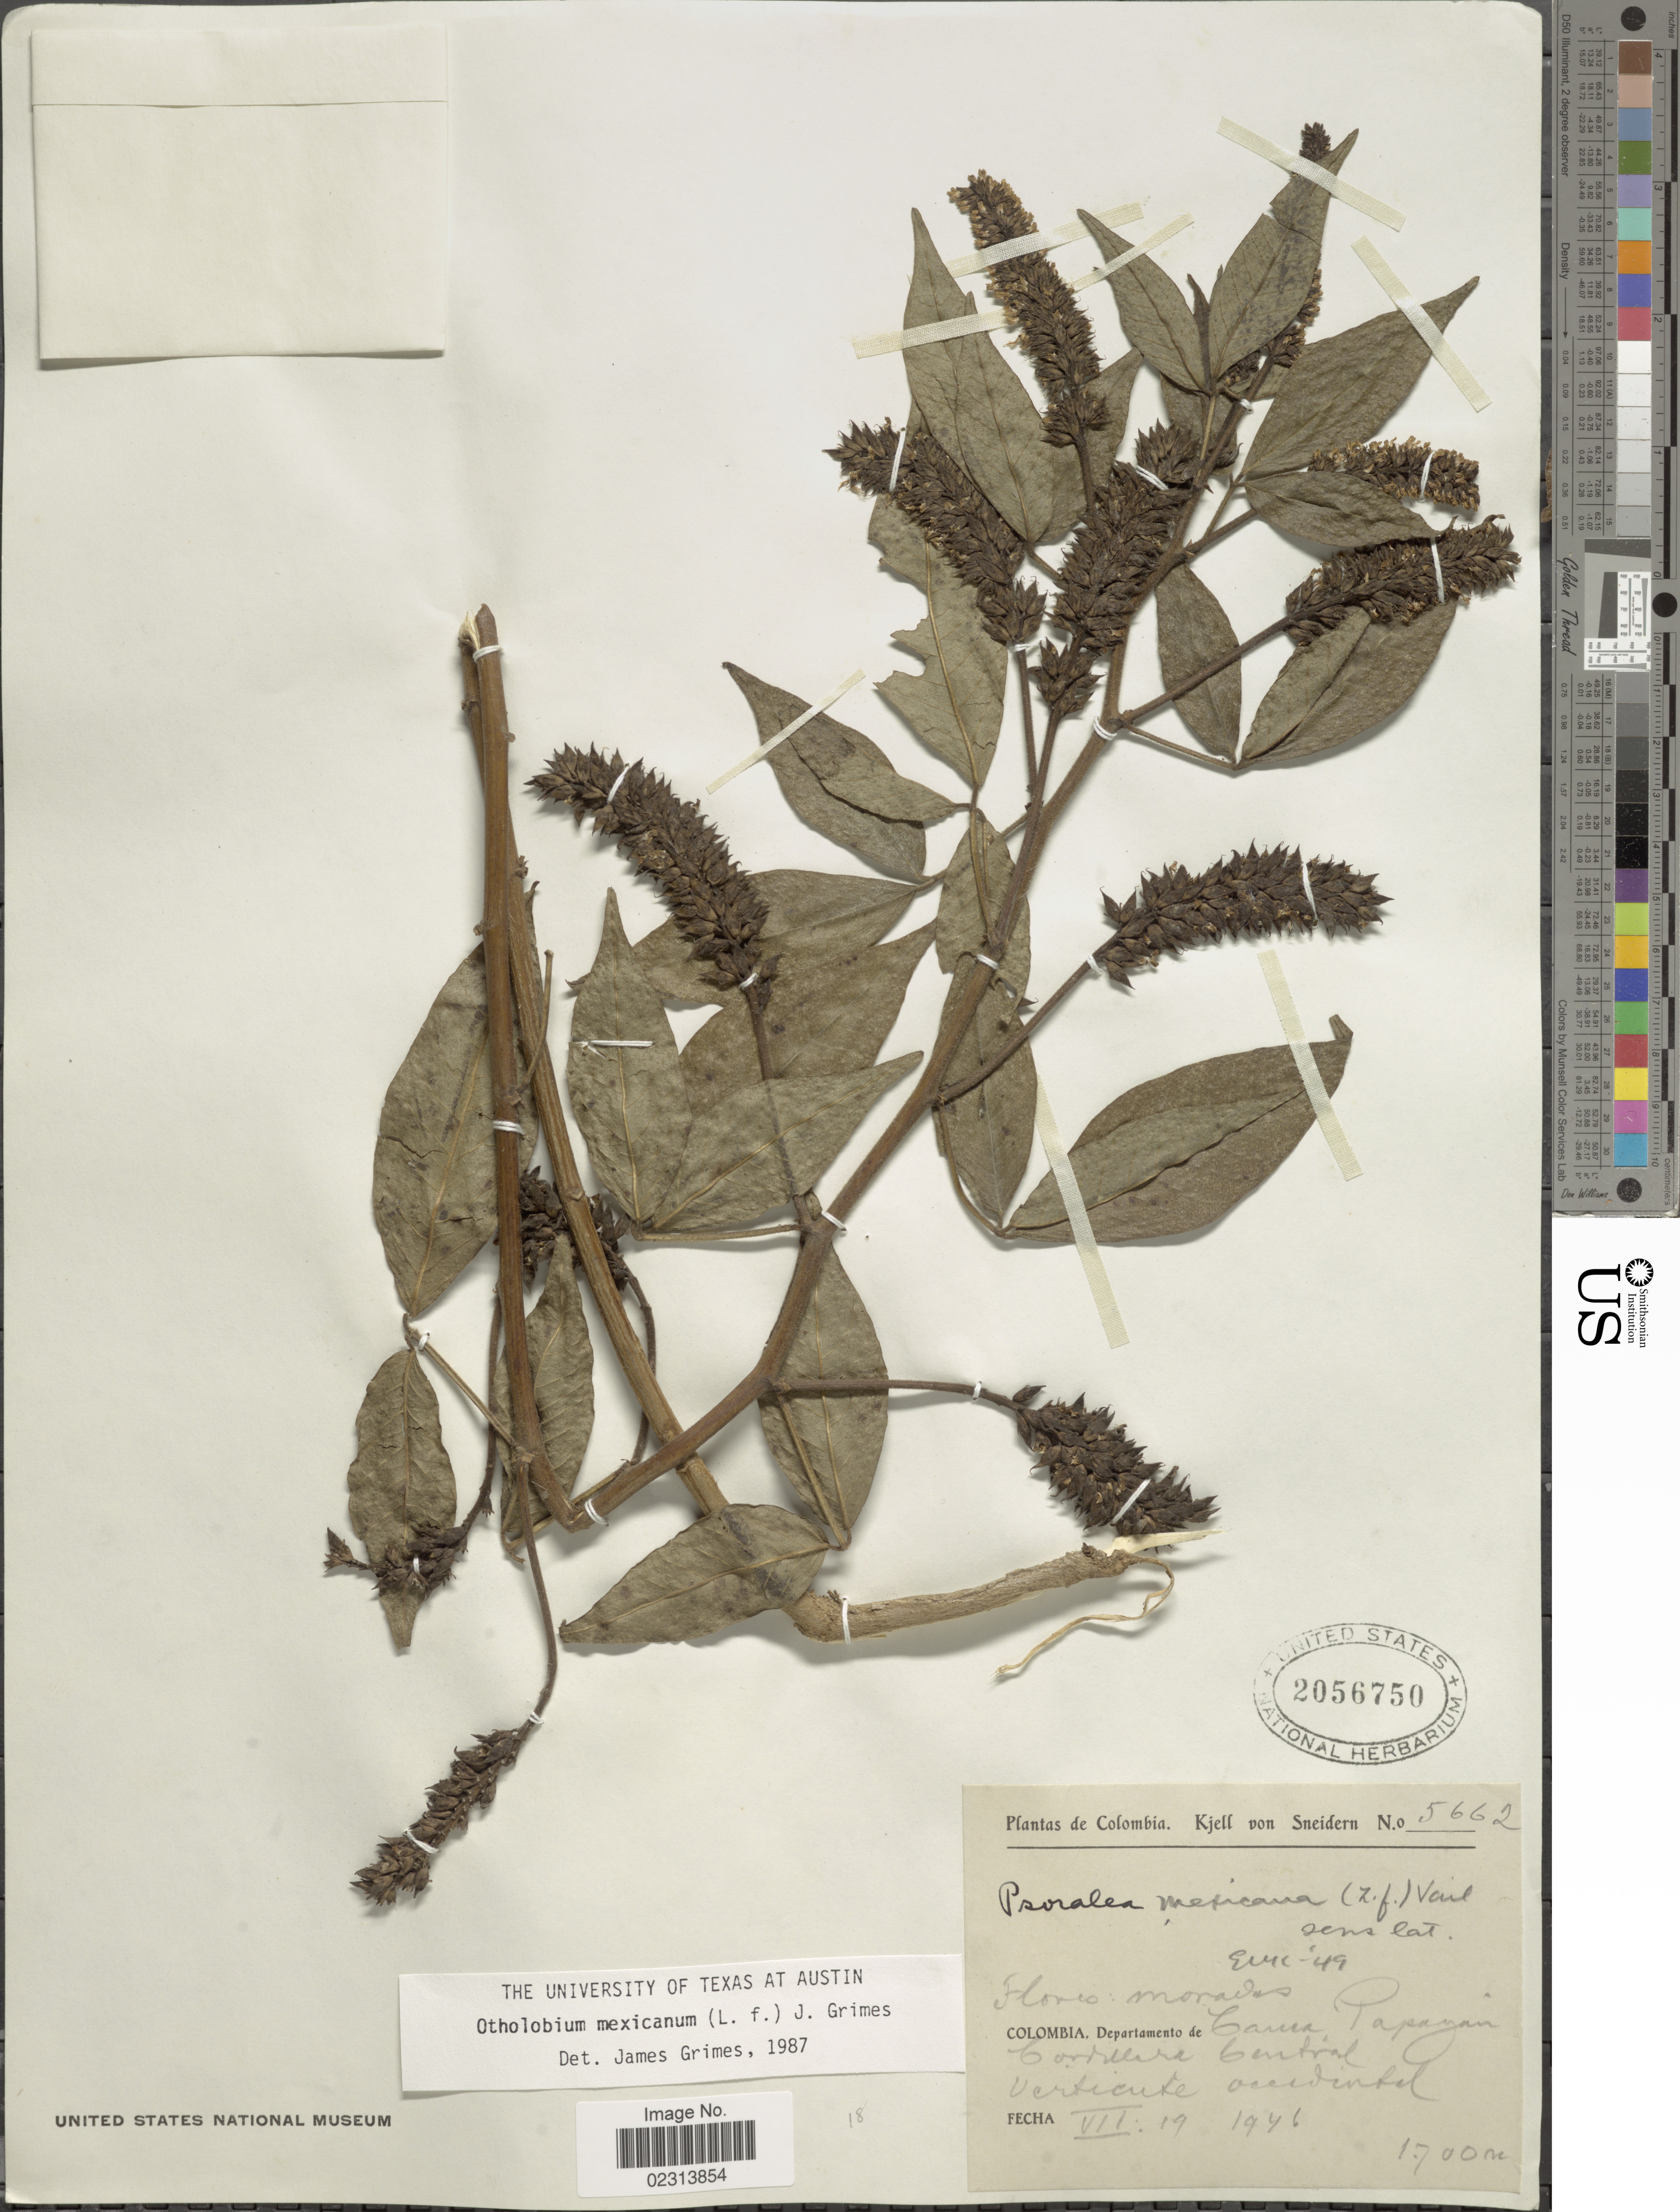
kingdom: Plantae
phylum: Tracheophyta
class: Magnoliopsida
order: Fabales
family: Fabaceae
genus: Otholobium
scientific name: Otholobium mexicanum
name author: (L. f.) J.W. Grimes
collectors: K. von Sneidern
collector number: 5662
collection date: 1946-07-19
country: Colombia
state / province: Cauca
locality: Colombia, Departamento de Cauca, Papayan, Cordillera Central, Vertiente occidental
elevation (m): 1700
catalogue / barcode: US 2056750